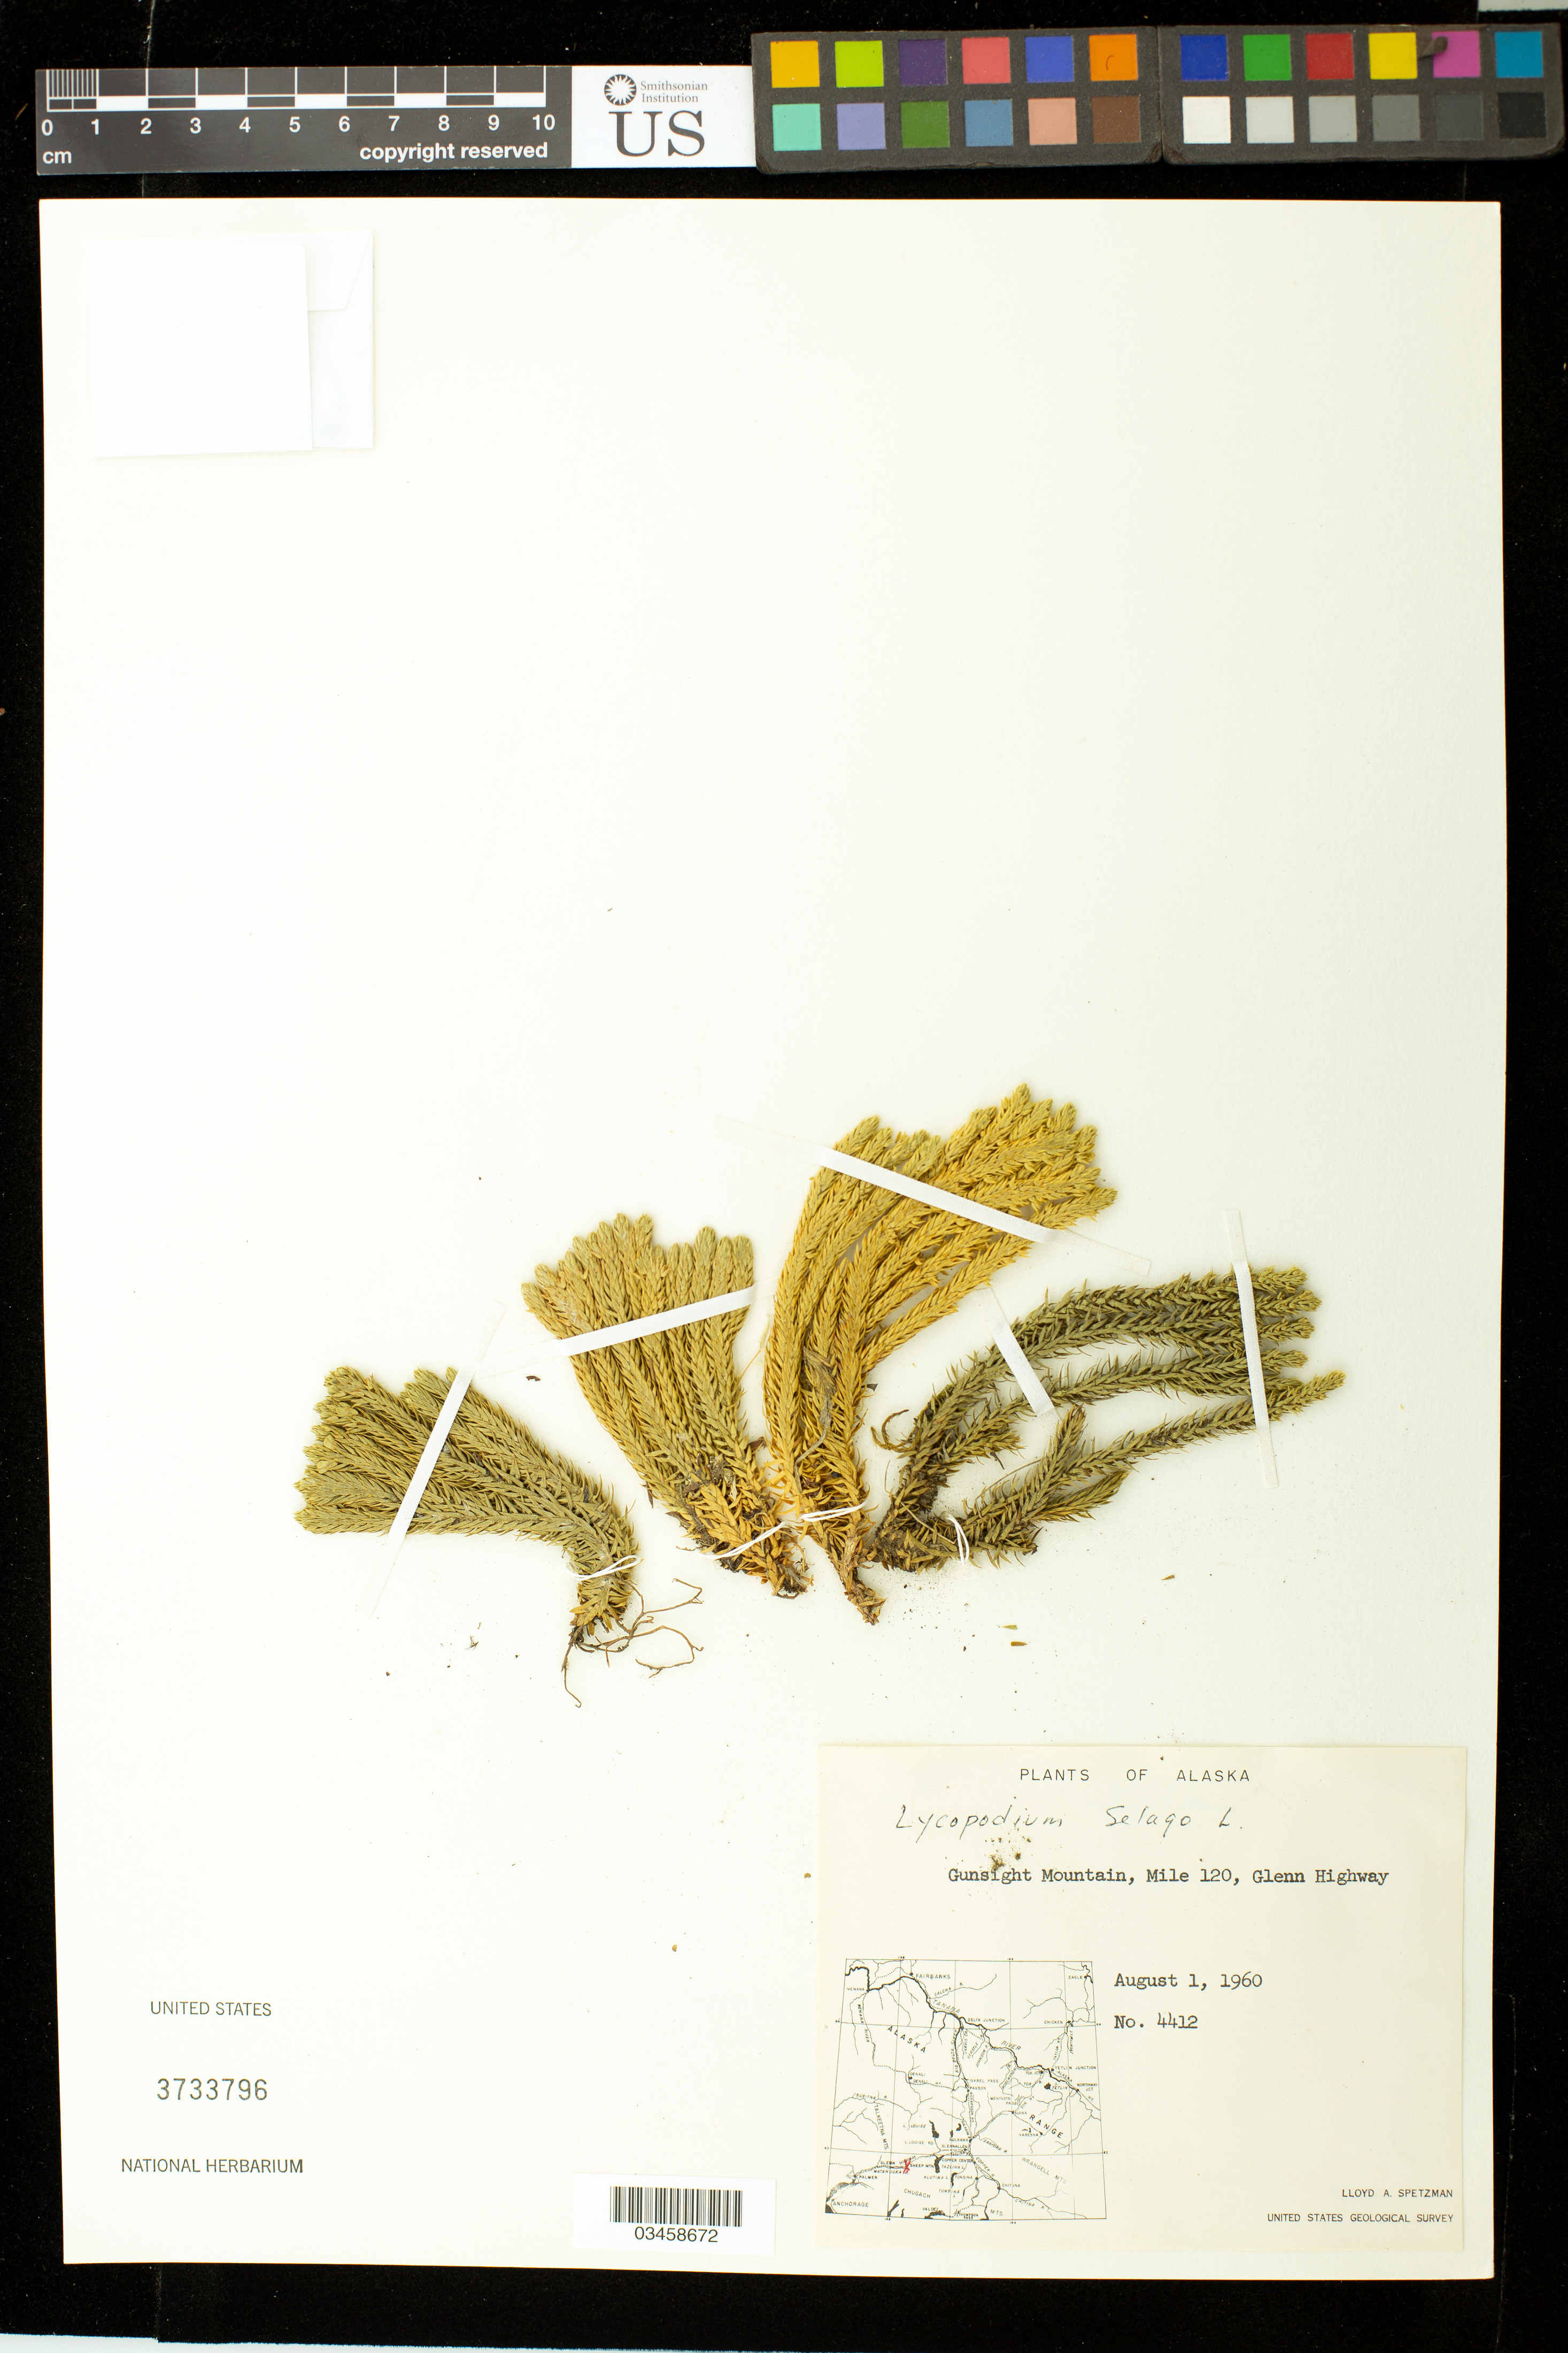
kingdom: Plantae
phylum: Tracheophyta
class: Lycopodiopsida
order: Lycopodiales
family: Lycopodiaceae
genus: Huperzia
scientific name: Huperzia selago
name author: (L.) Bernh. ex Schrank & Mart.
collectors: L. Spetzman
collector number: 4412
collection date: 1960-08-01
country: United States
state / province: Alaska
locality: Gunsight Mountain, Mile 120, Glenn Highway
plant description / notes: OR # 231032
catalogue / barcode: US 3733796